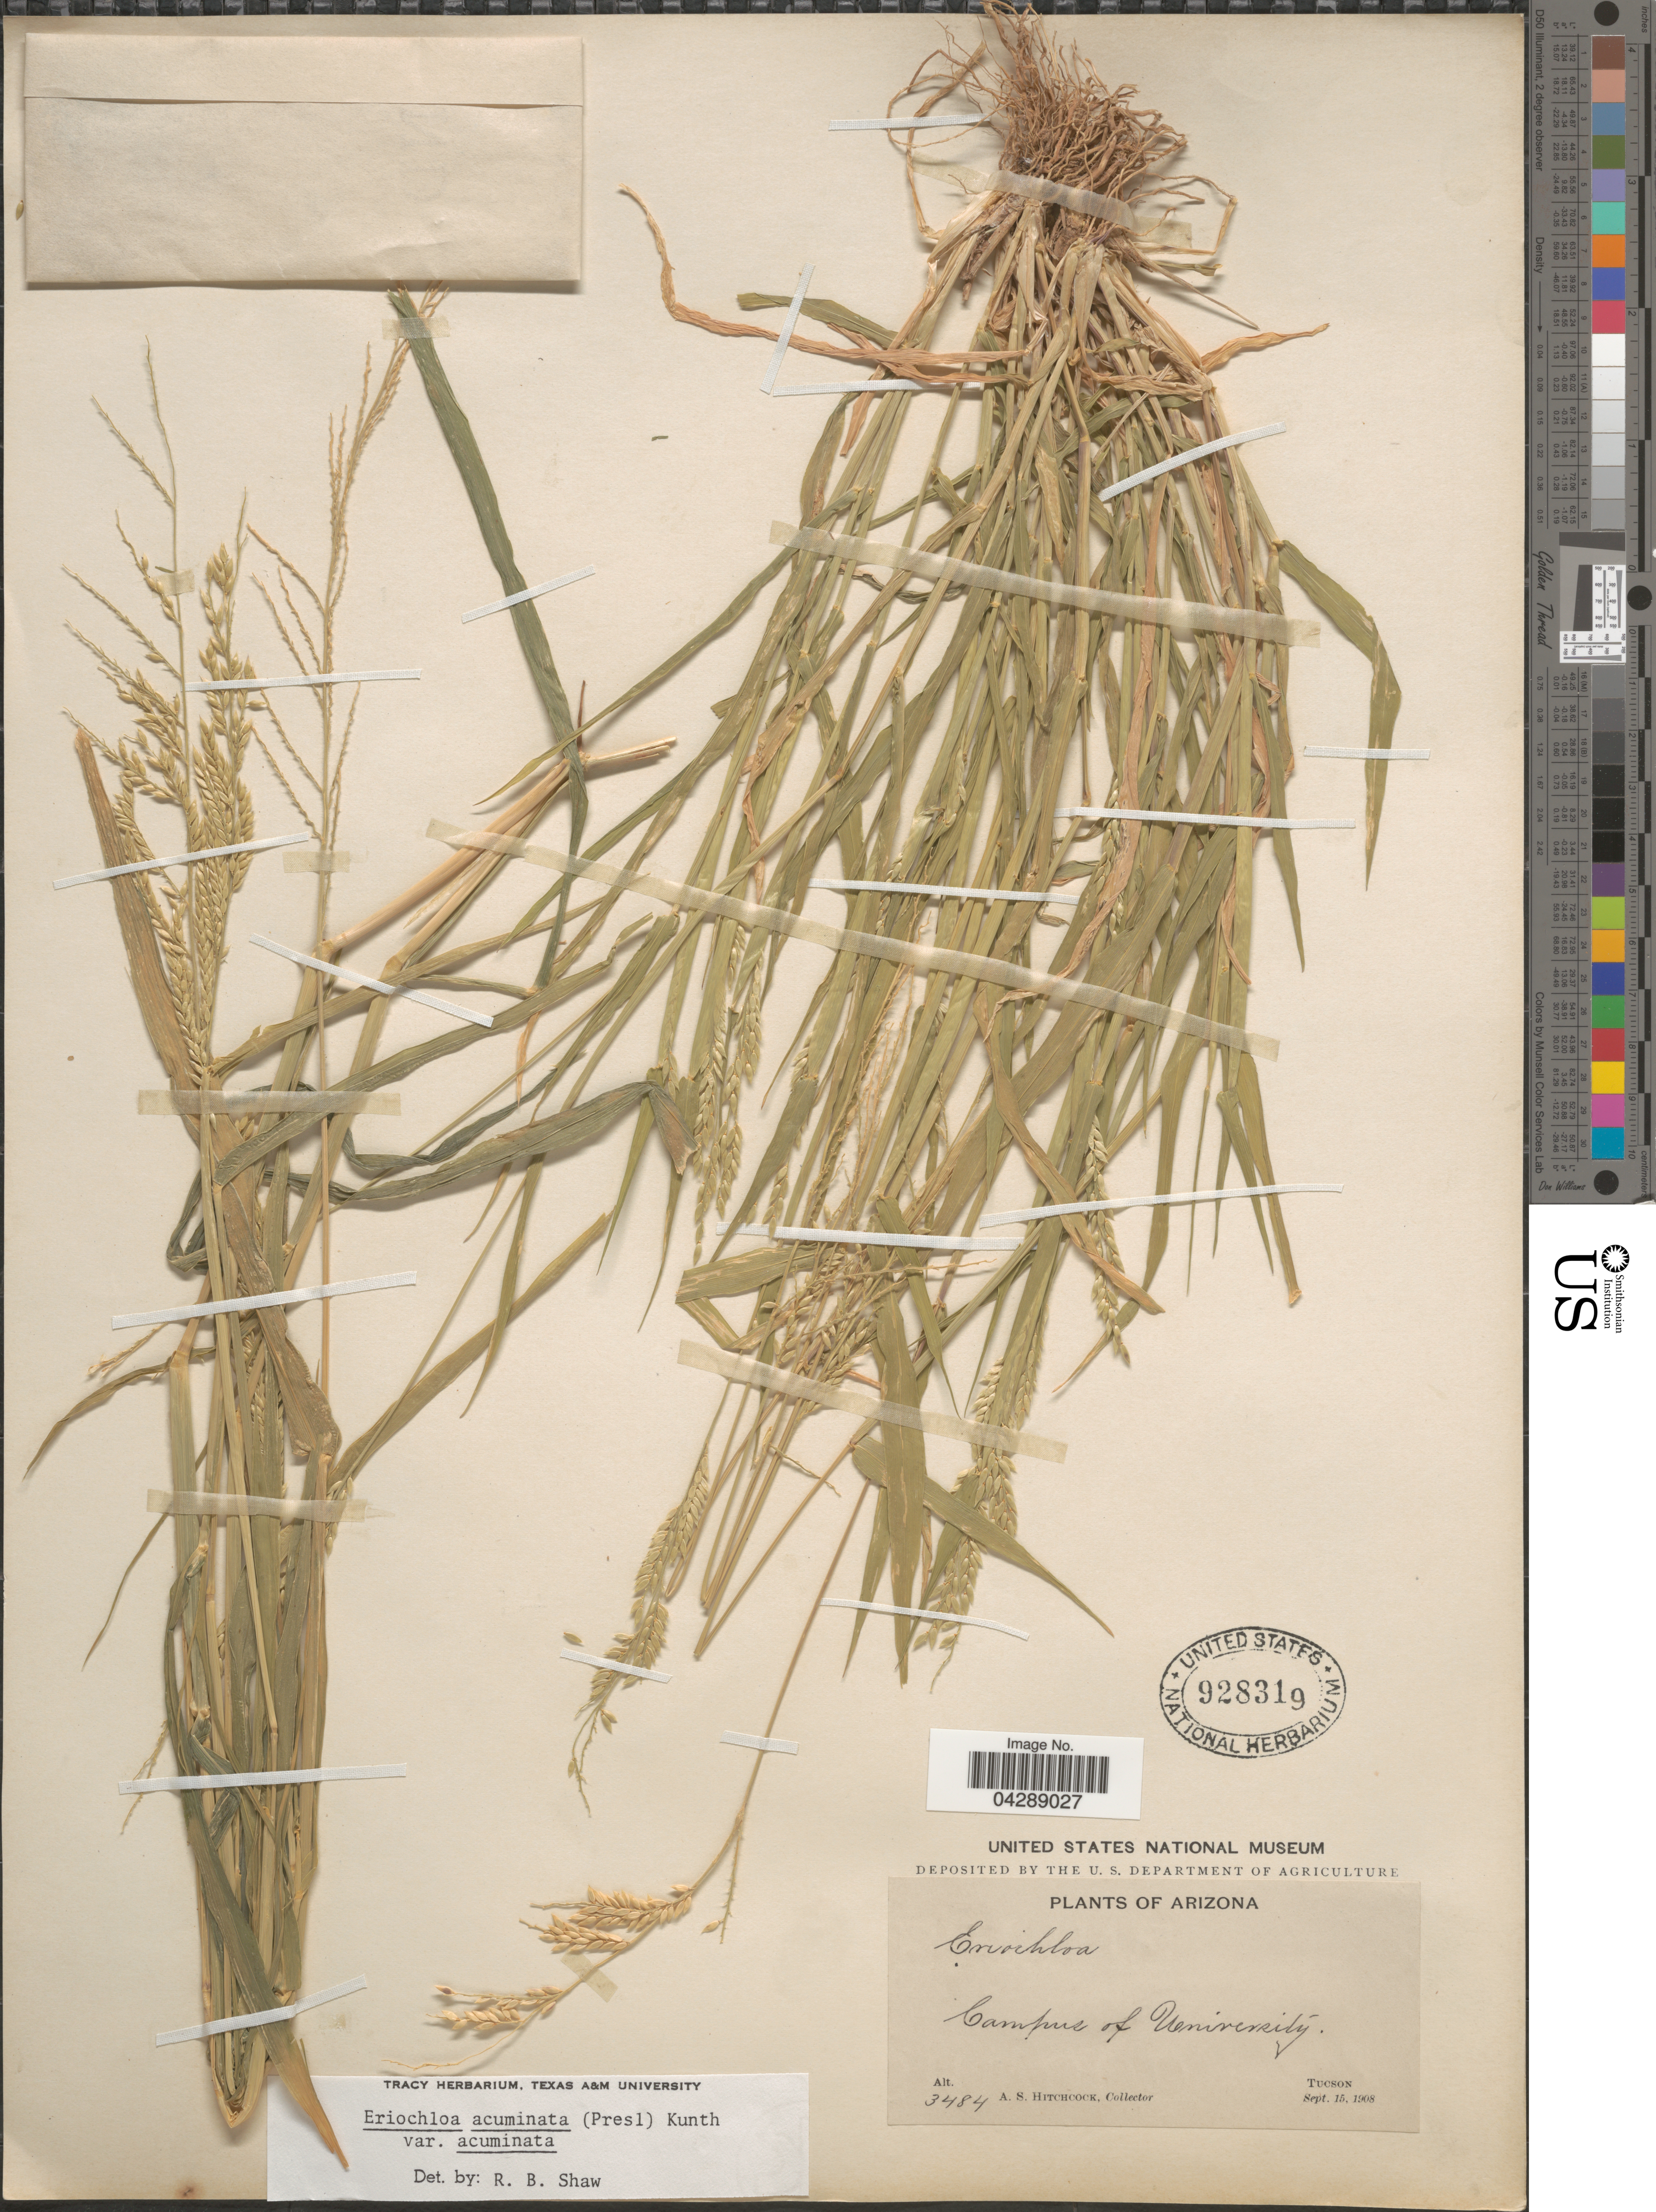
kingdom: Plantae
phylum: Tracheophyta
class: Liliopsida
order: Poales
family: Poaceae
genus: Eriochloa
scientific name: Eriochloa acuminata var. acuminata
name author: (J. Presl) Kunth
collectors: A. S. Hitchcock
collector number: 3484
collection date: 1908-09-15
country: United States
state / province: Arizona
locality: Campus of University. Tucson.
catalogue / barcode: US 928319